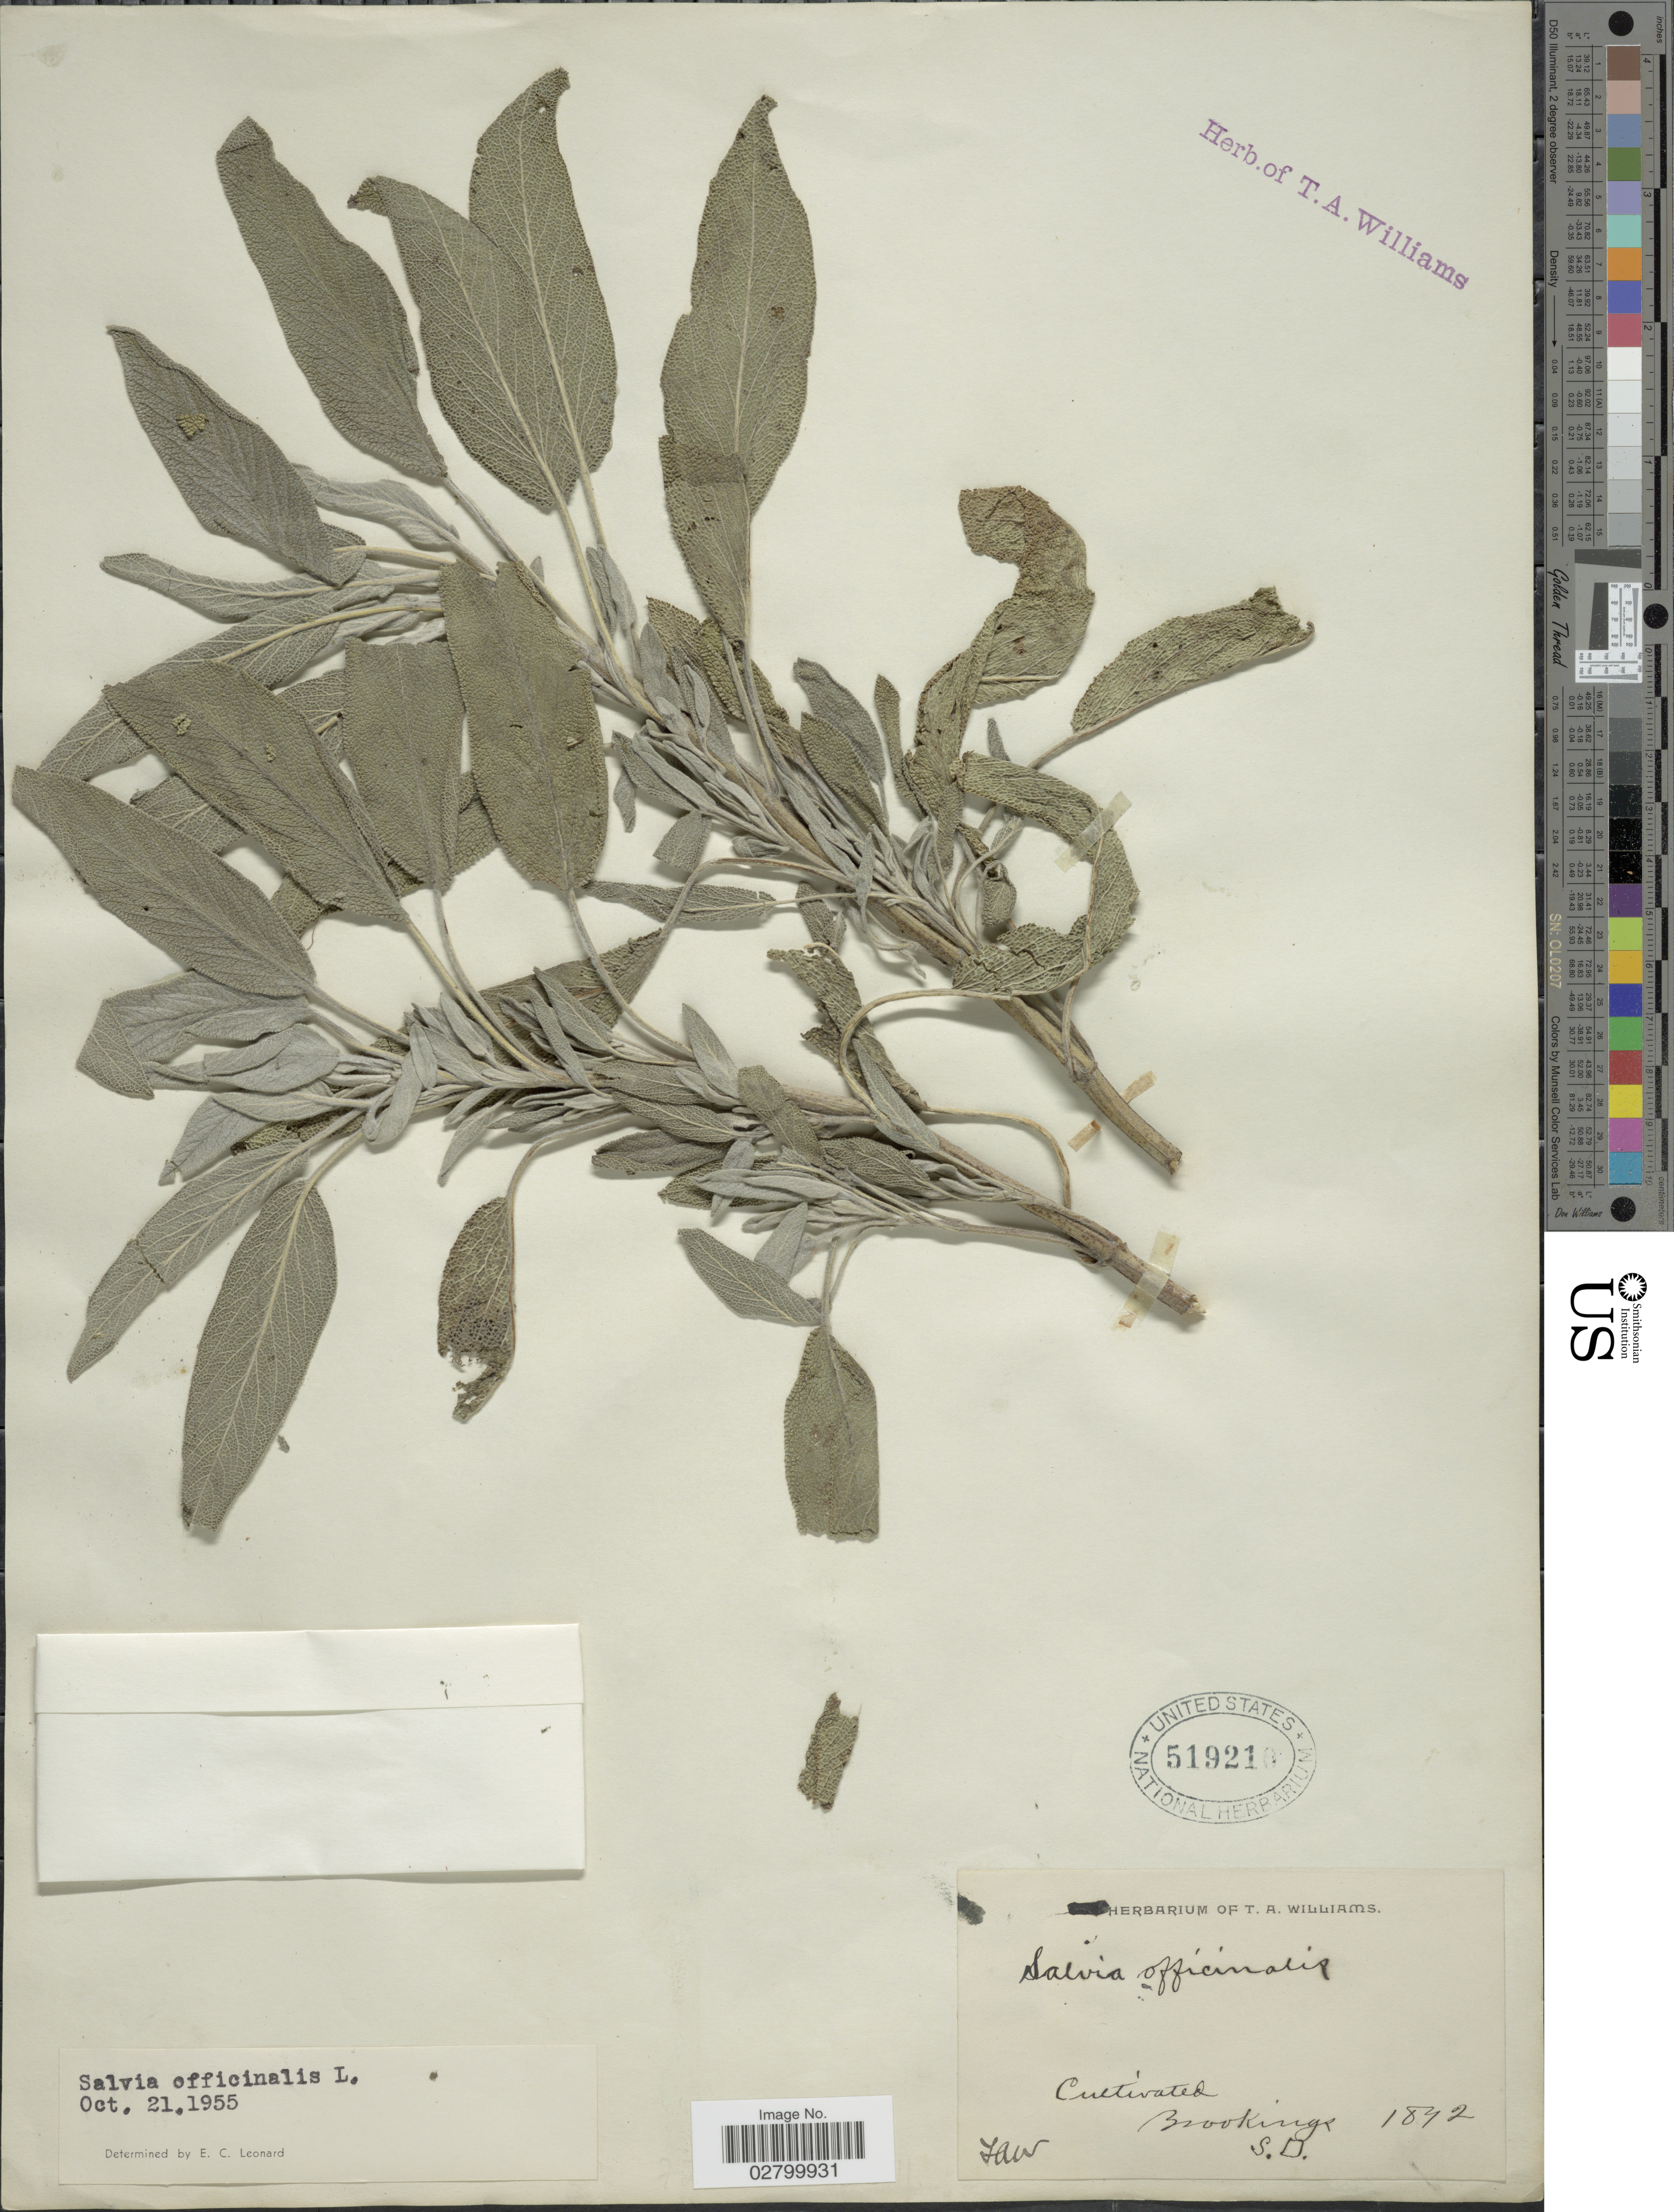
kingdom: Plantae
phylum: Tracheophyta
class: Magnoliopsida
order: Lamiales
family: Lamiaceae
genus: Salvia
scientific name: Salvia officinalis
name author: L.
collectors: T. A. Williams (herbarium)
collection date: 1892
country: United States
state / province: South Dakota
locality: Cultivated, Brookings, S.D.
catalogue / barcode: US 519210